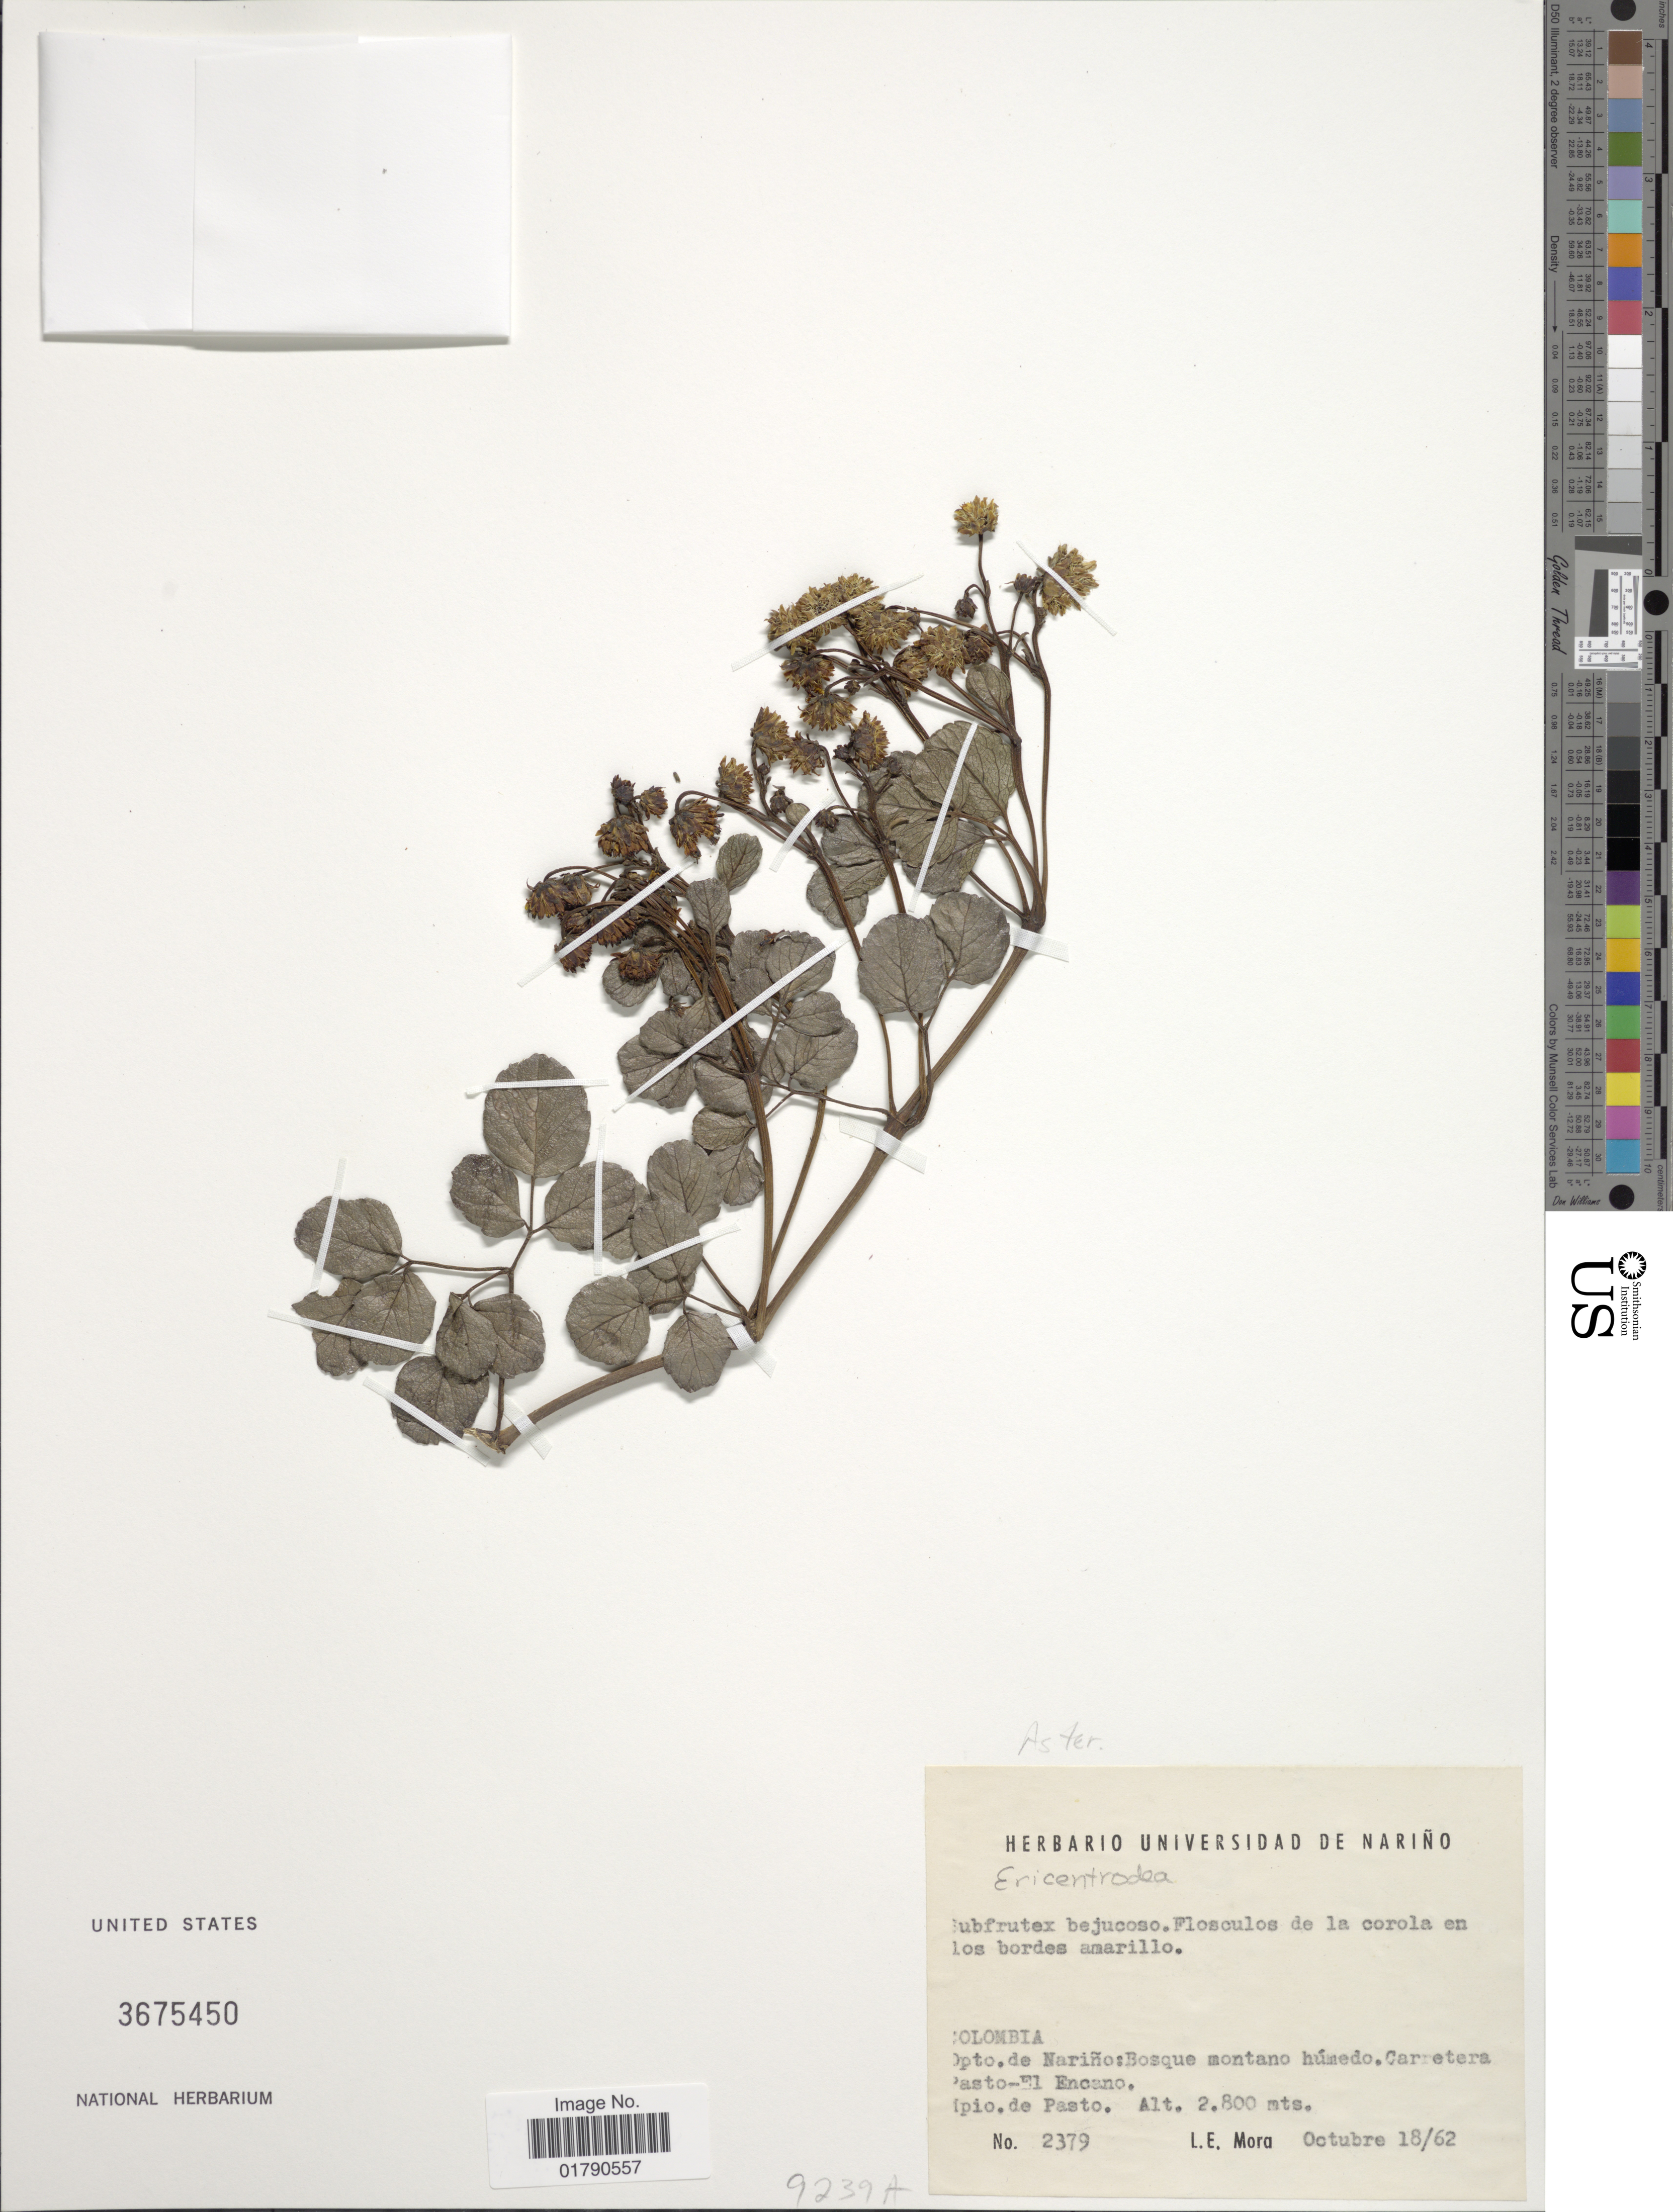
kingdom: Plantae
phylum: Tracheophyta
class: Magnoliopsida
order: Asterales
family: Asteraceae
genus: Ericentrodea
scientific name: Ericentrodea sp.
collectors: L. Mora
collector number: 2379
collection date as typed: Transcribed d/m/y: 18/10/62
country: Colombia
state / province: Nariño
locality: Bosque montano humedo, Carretera Pasto-El Encano, Mpio. de Pasto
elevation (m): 2800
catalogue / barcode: US 3675450